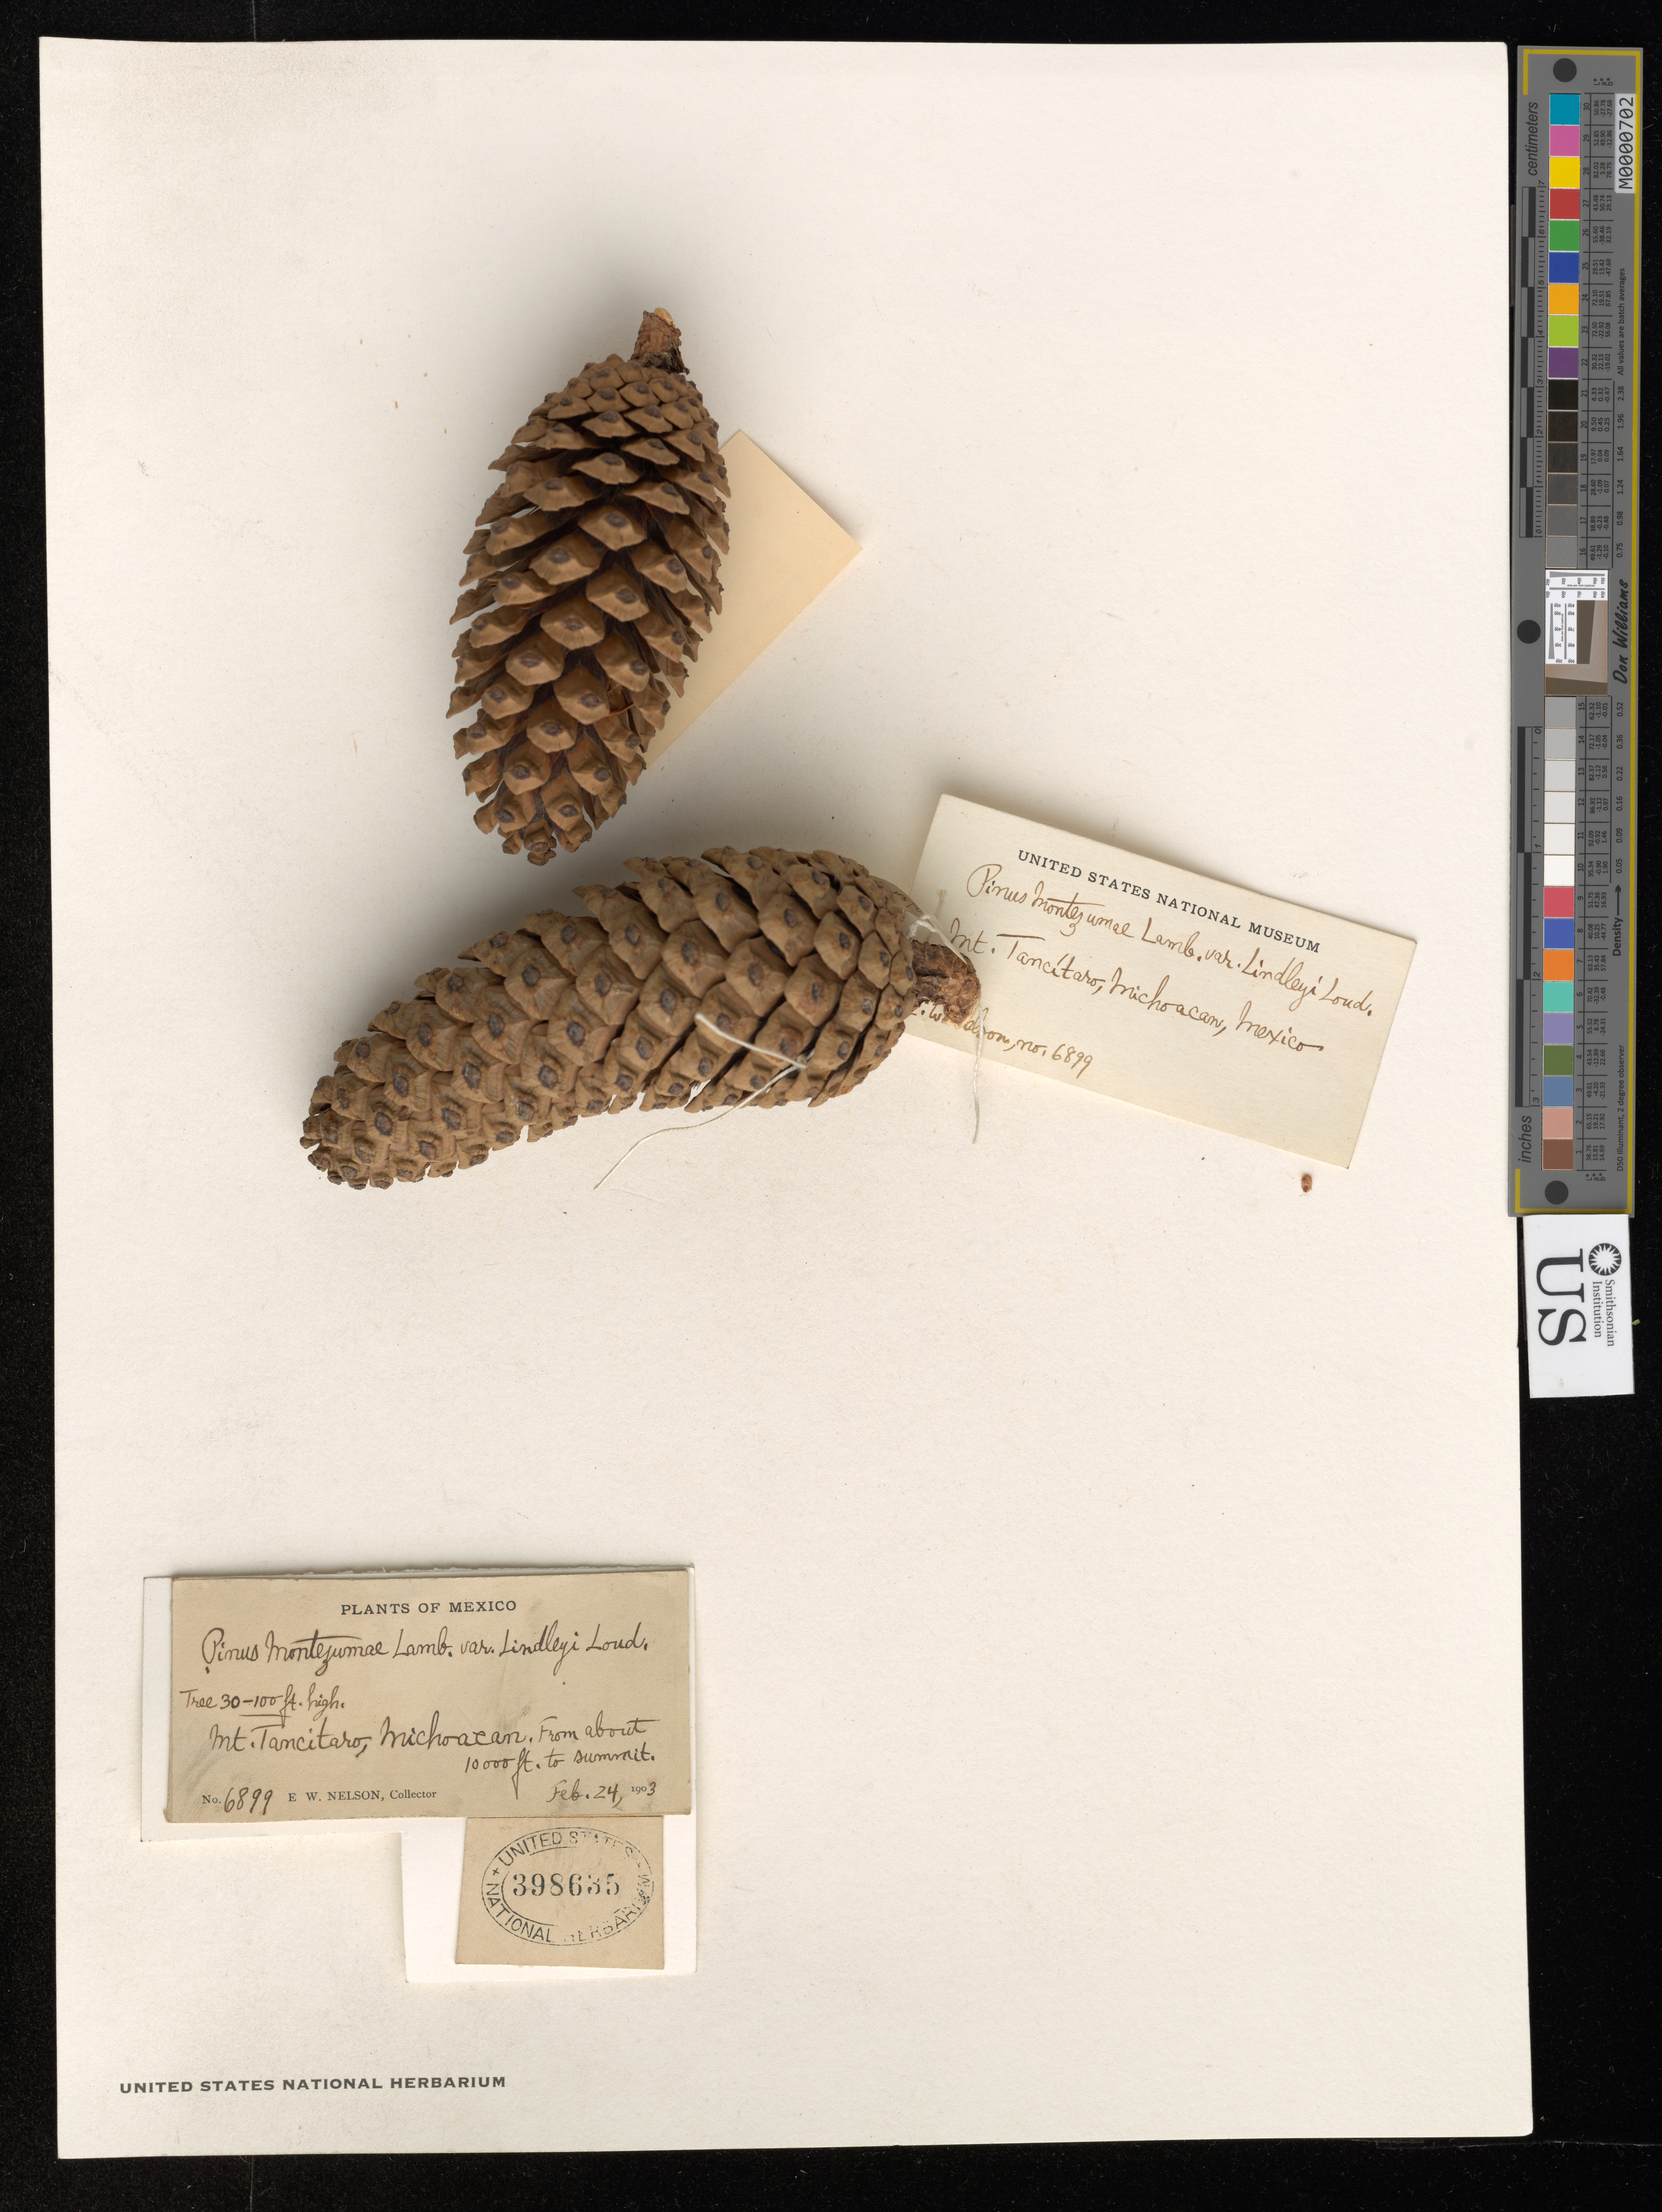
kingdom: Plantae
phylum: Tracheophyta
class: Pinopsida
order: Pinales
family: Pinaceae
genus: Pinus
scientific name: Pinus montezumae var. lindleyi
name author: Loudon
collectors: E. W. Nelson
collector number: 6899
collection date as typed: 24 Feb 1903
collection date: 1903-02-24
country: Mexico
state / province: Michoacán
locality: Mt. Tancitaro, from about 10,000 ft. to the summit.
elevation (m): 3048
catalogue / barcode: US 398635